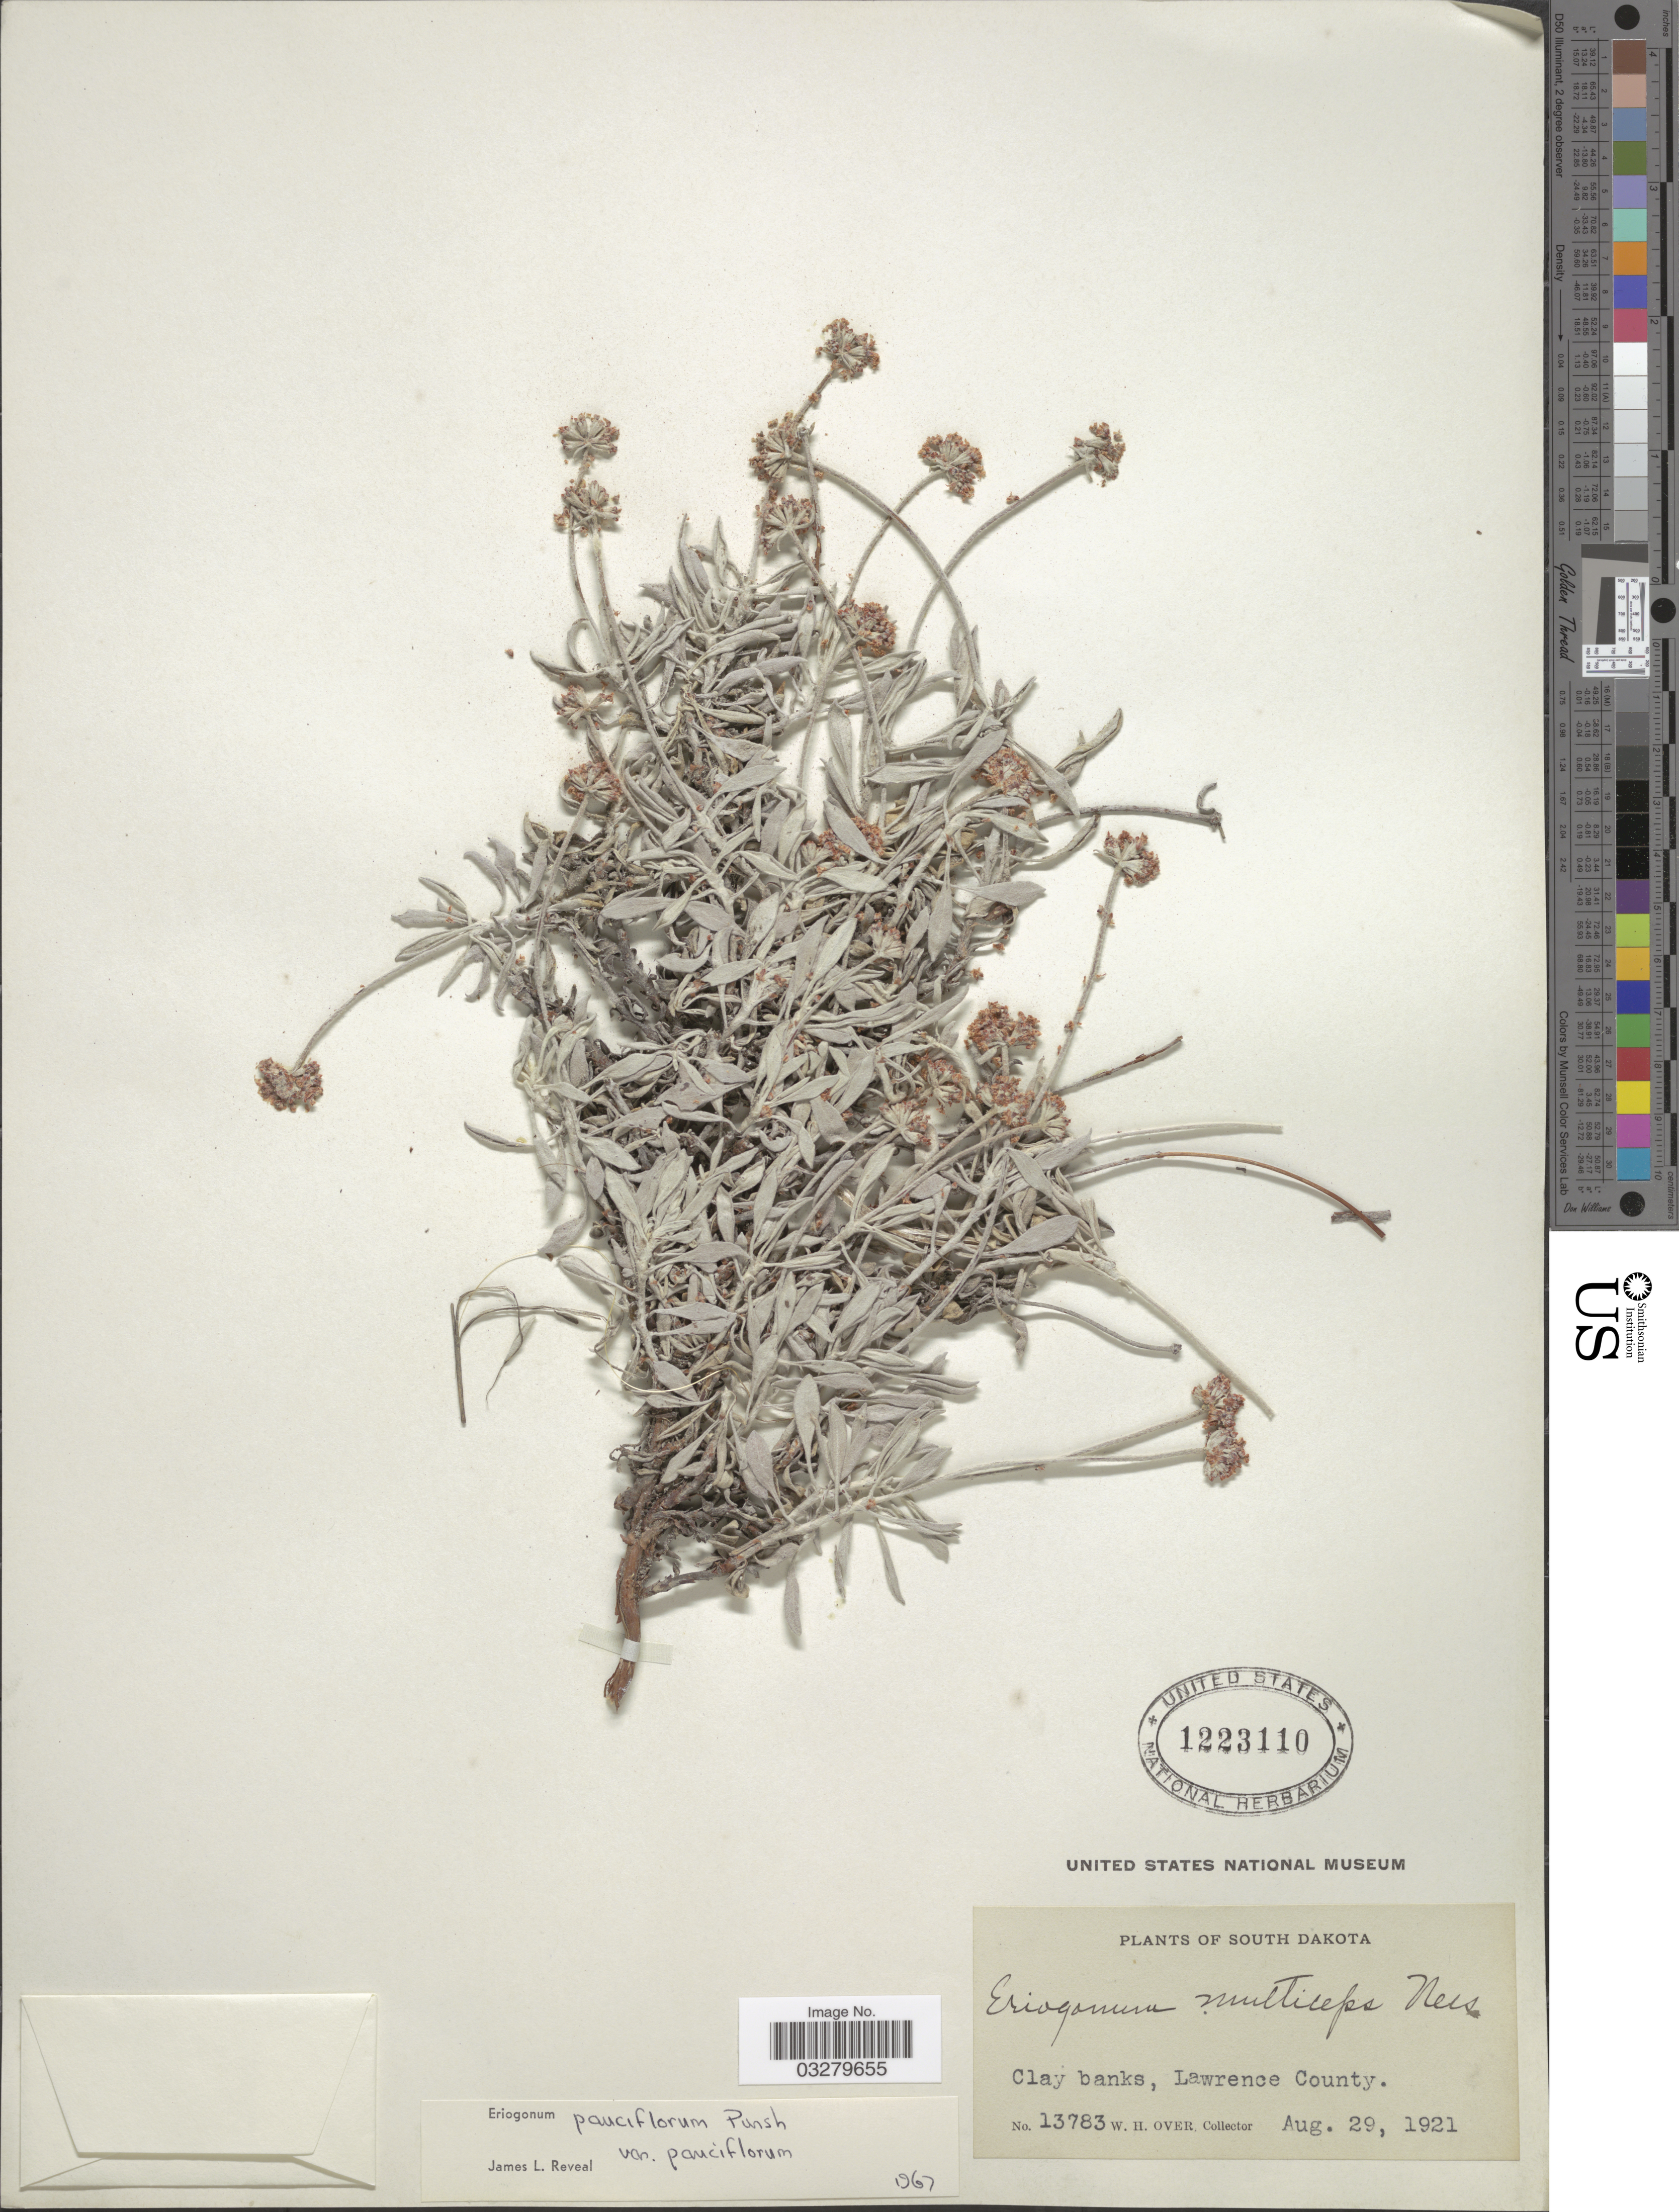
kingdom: Plantae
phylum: Tracheophyta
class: Magnoliopsida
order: Caryophyllales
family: Polygonaceae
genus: Eriogonum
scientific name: Eriogonum pauciflorum var. pauciflorum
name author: Pursh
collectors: W. Over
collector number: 13783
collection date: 1921-08-29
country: United States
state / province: South Dakota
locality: Clay banks, Lawrence County.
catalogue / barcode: US 1223110